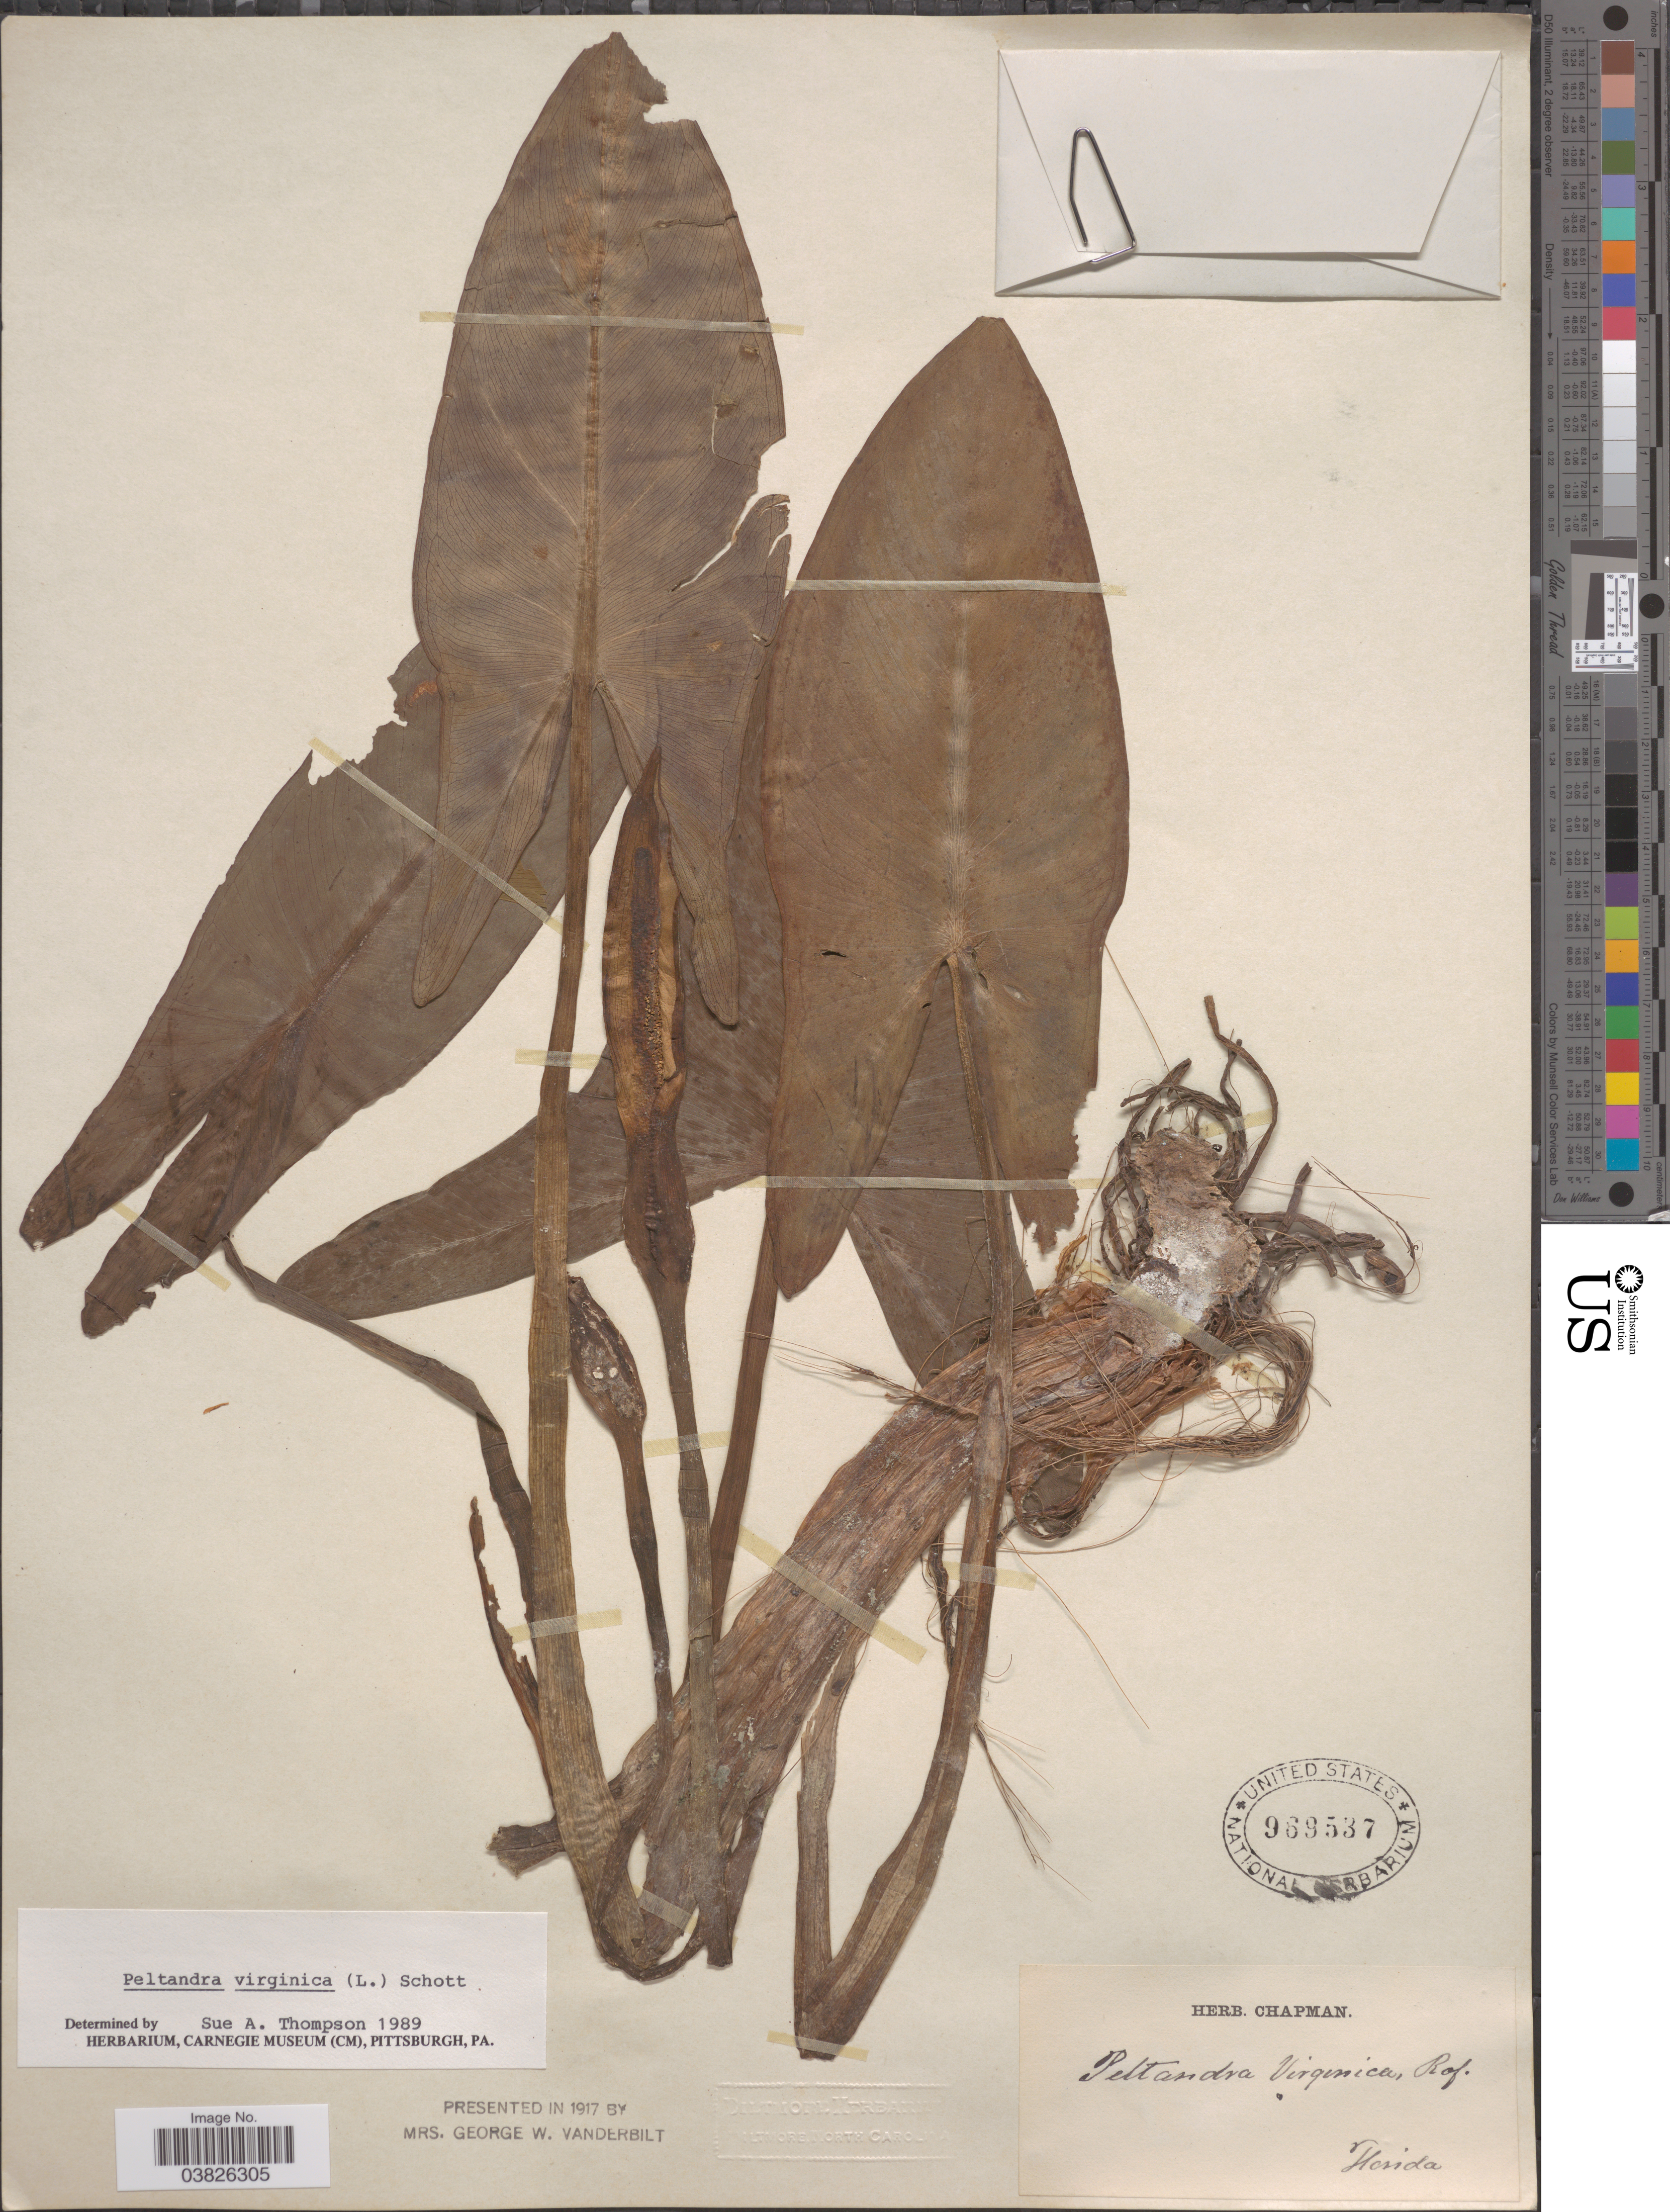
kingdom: Plantae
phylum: Tracheophyta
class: Liliopsida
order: Alismatales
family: Araceae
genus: Peltandra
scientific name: Peltandra virginica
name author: (L.) Schott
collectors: ex herb. Chapman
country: United States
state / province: Florida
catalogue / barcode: US 969537